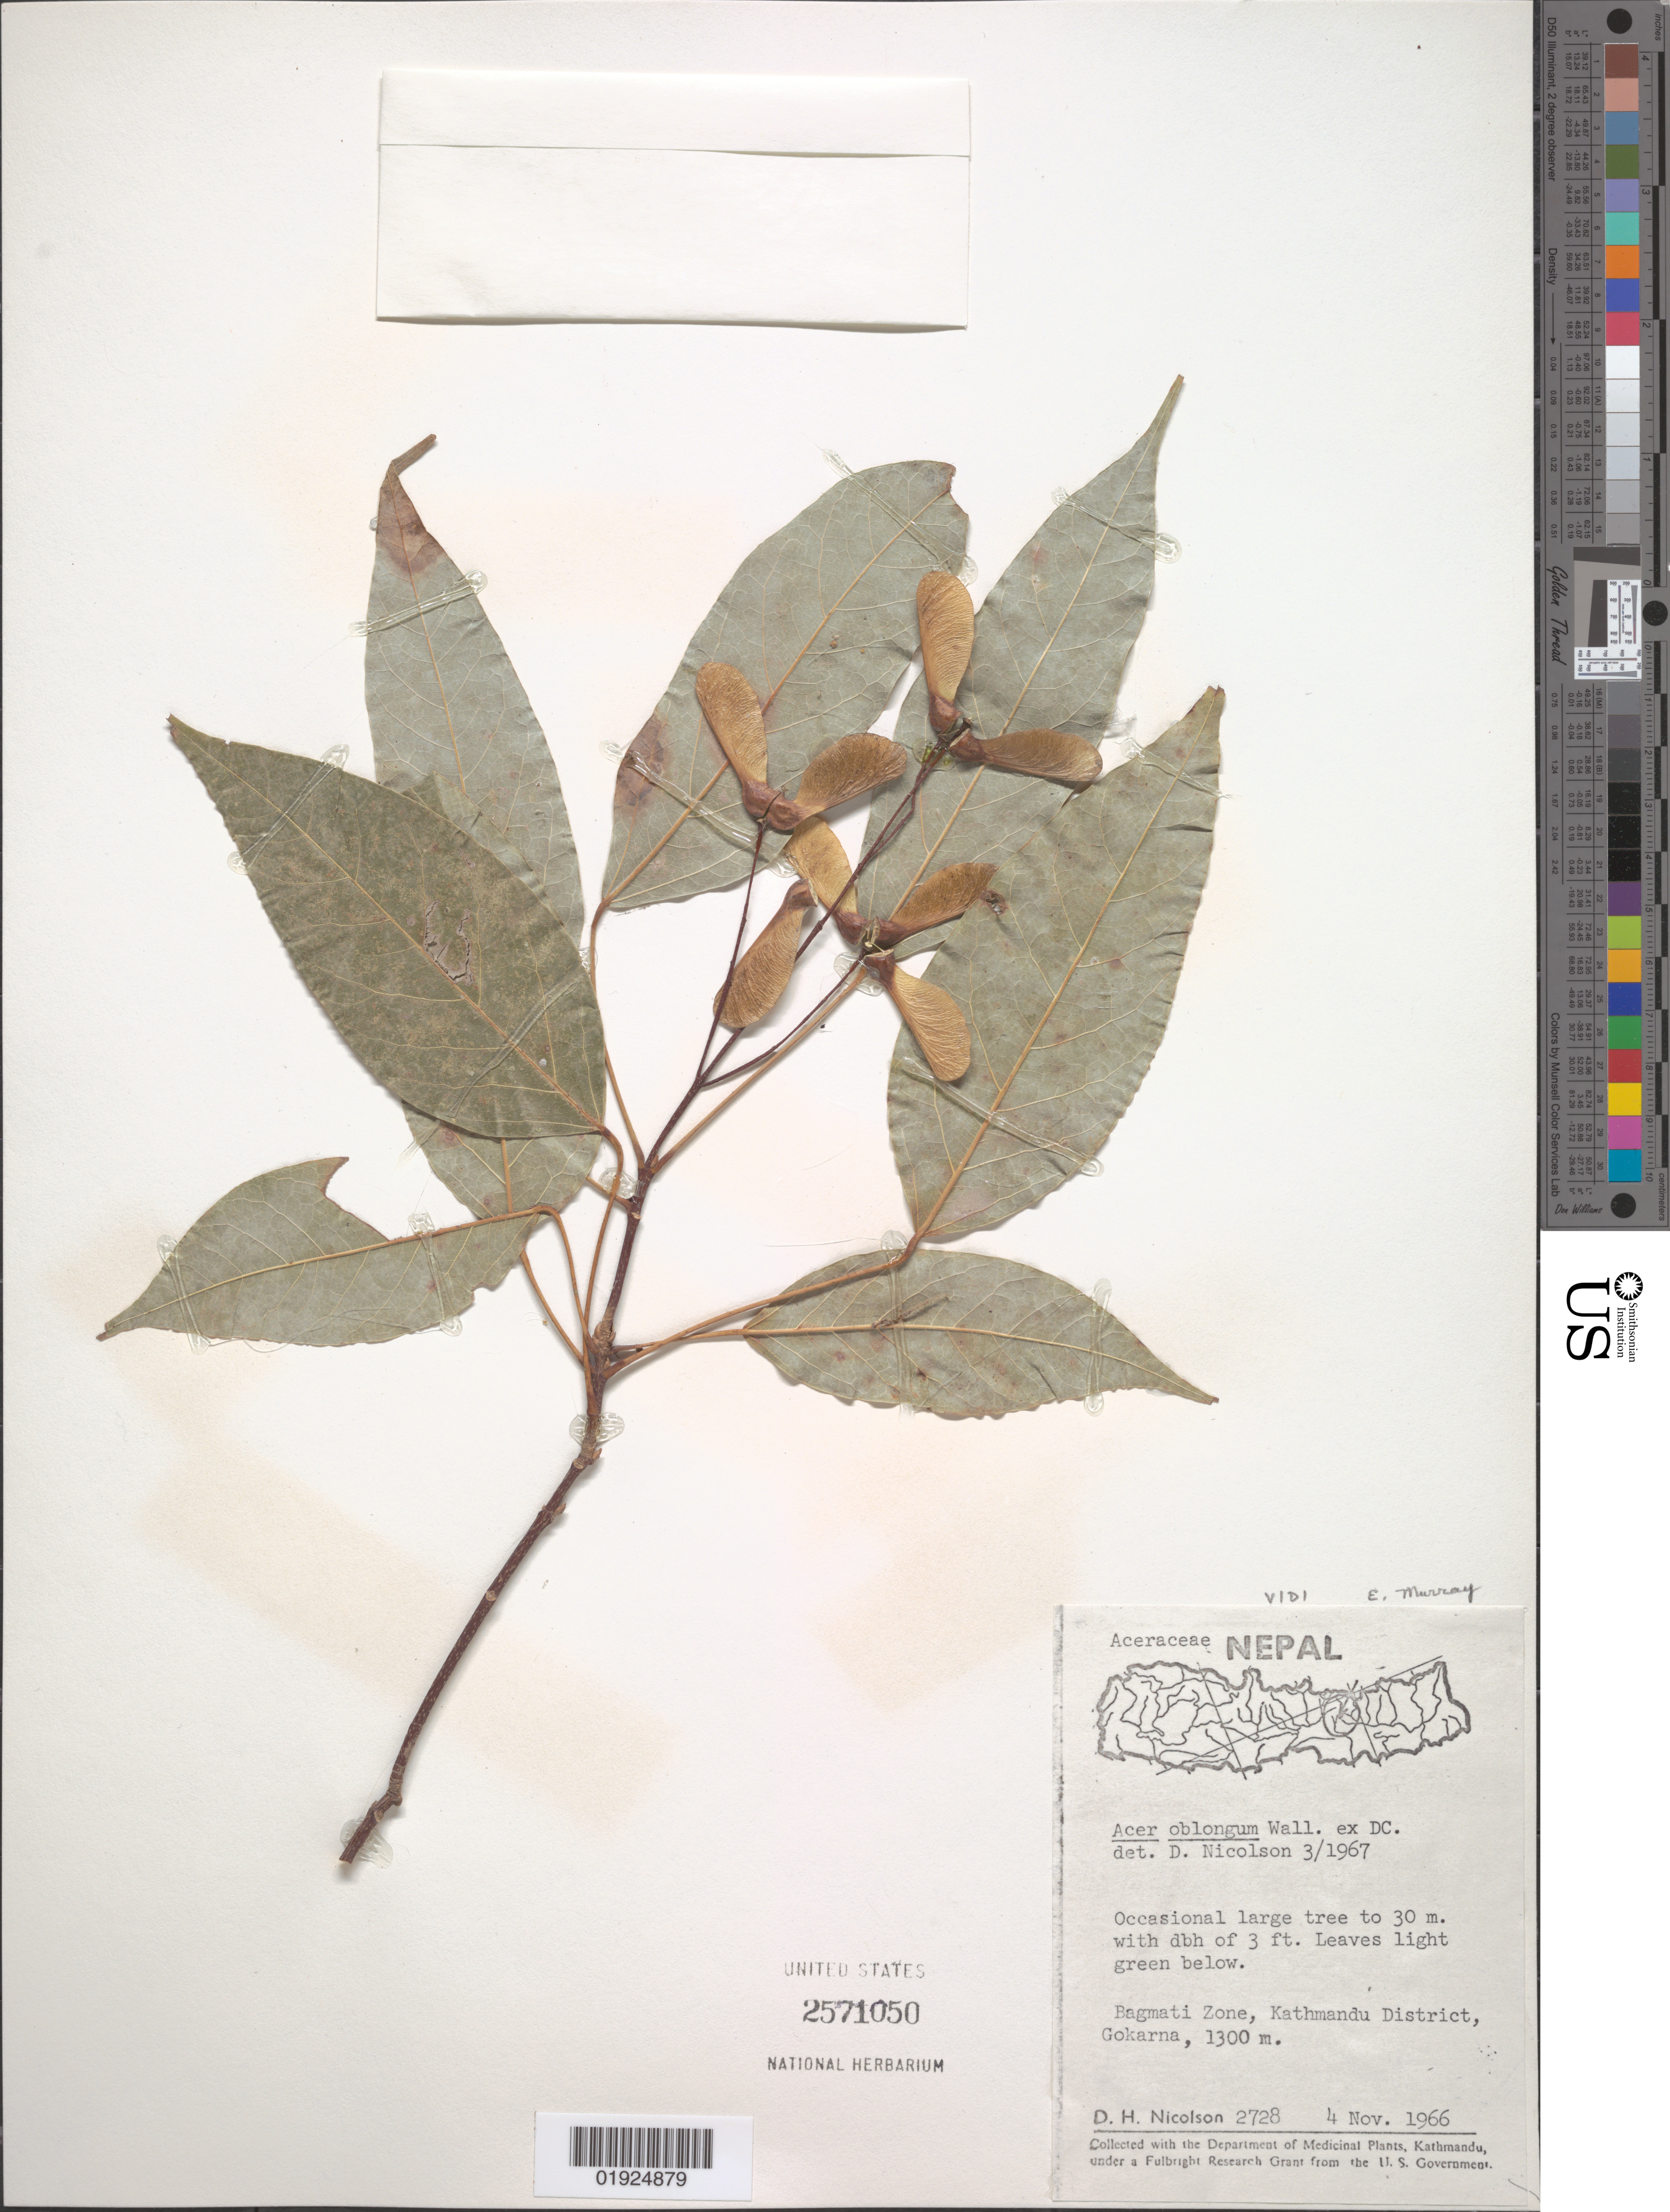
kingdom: Plantae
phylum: Tracheophyta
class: Magnoliopsida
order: Sapindales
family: Sapindaceae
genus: Acer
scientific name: Acer oblongum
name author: Wall. ex DC.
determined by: Nicolson, Dan H.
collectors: D. H. Nicolson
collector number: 2728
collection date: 1966-11-04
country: Nepal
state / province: Bagmati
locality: Bagmati Zone, Kathmandu District, Gokarna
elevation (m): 1300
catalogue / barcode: US 2571050